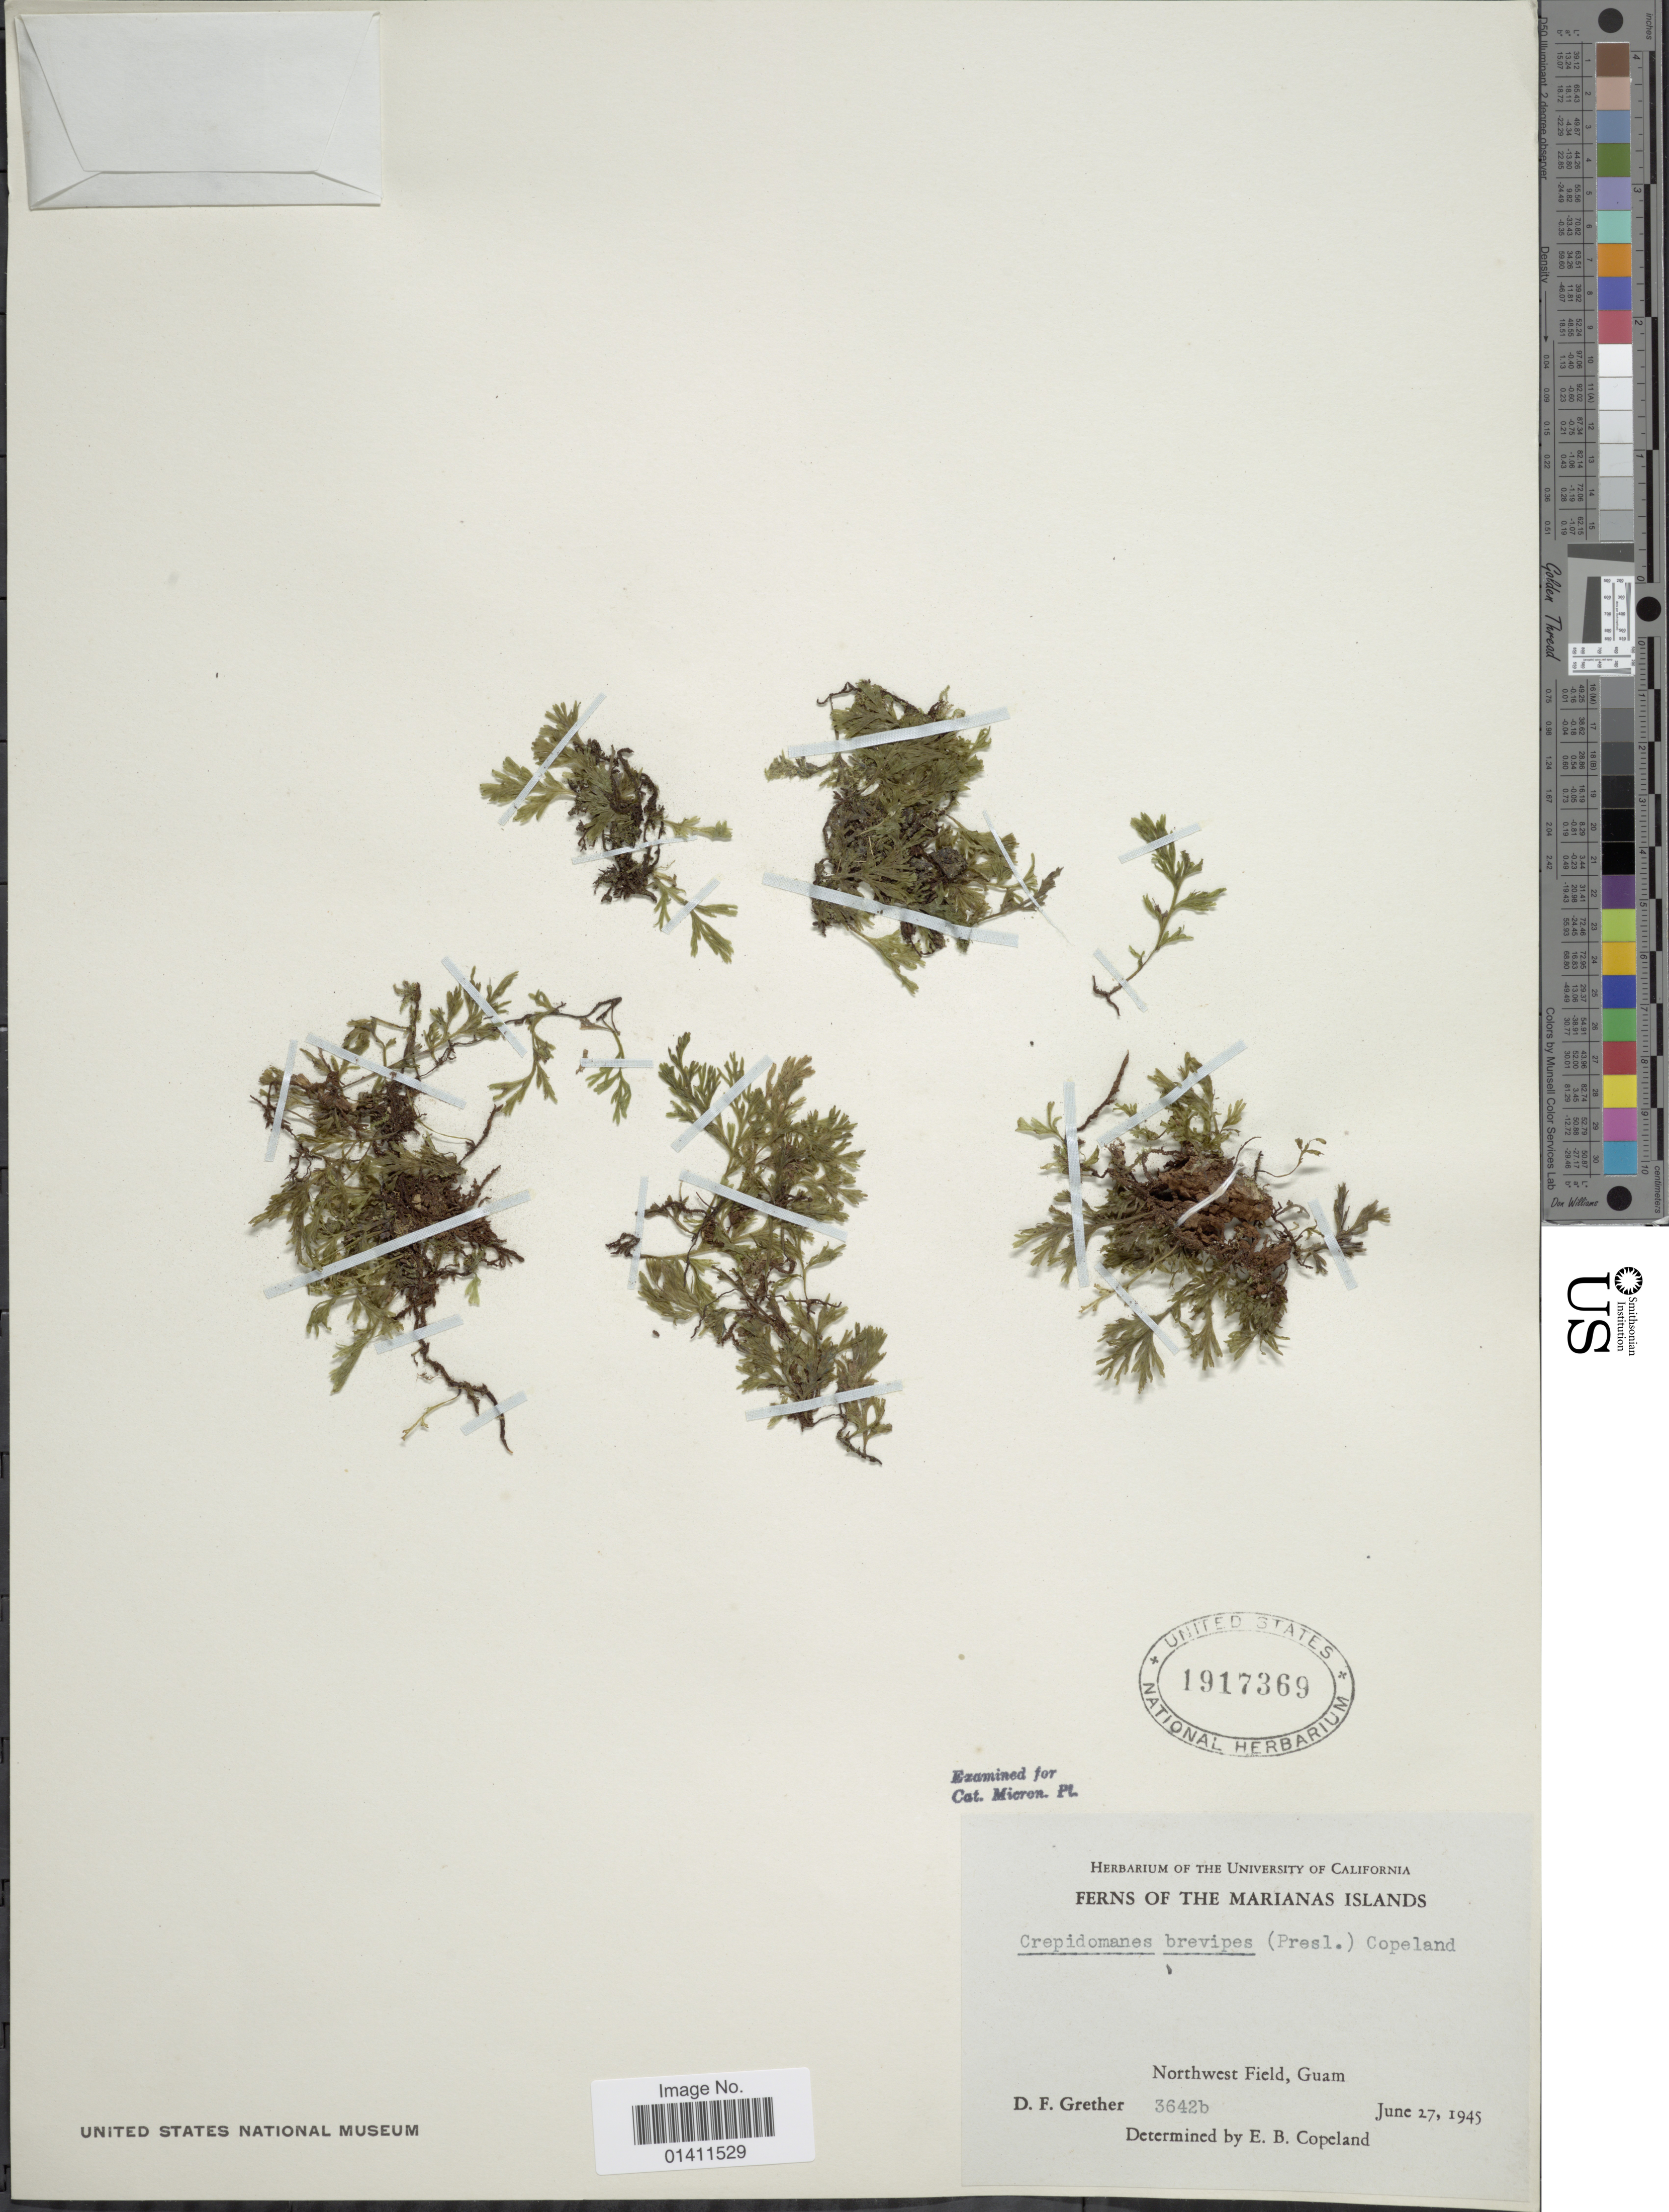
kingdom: Plantae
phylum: Tracheophyta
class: Polypodiopsida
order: Hymenophyllales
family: Hymenophyllaceae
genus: Didymoglossum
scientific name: Didymoglossum brevipes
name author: C. Presl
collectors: D. F. Grether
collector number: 3642b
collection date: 1945-06-27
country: Guam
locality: Marianas Islands. Northwest Field.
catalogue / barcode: US 1917369